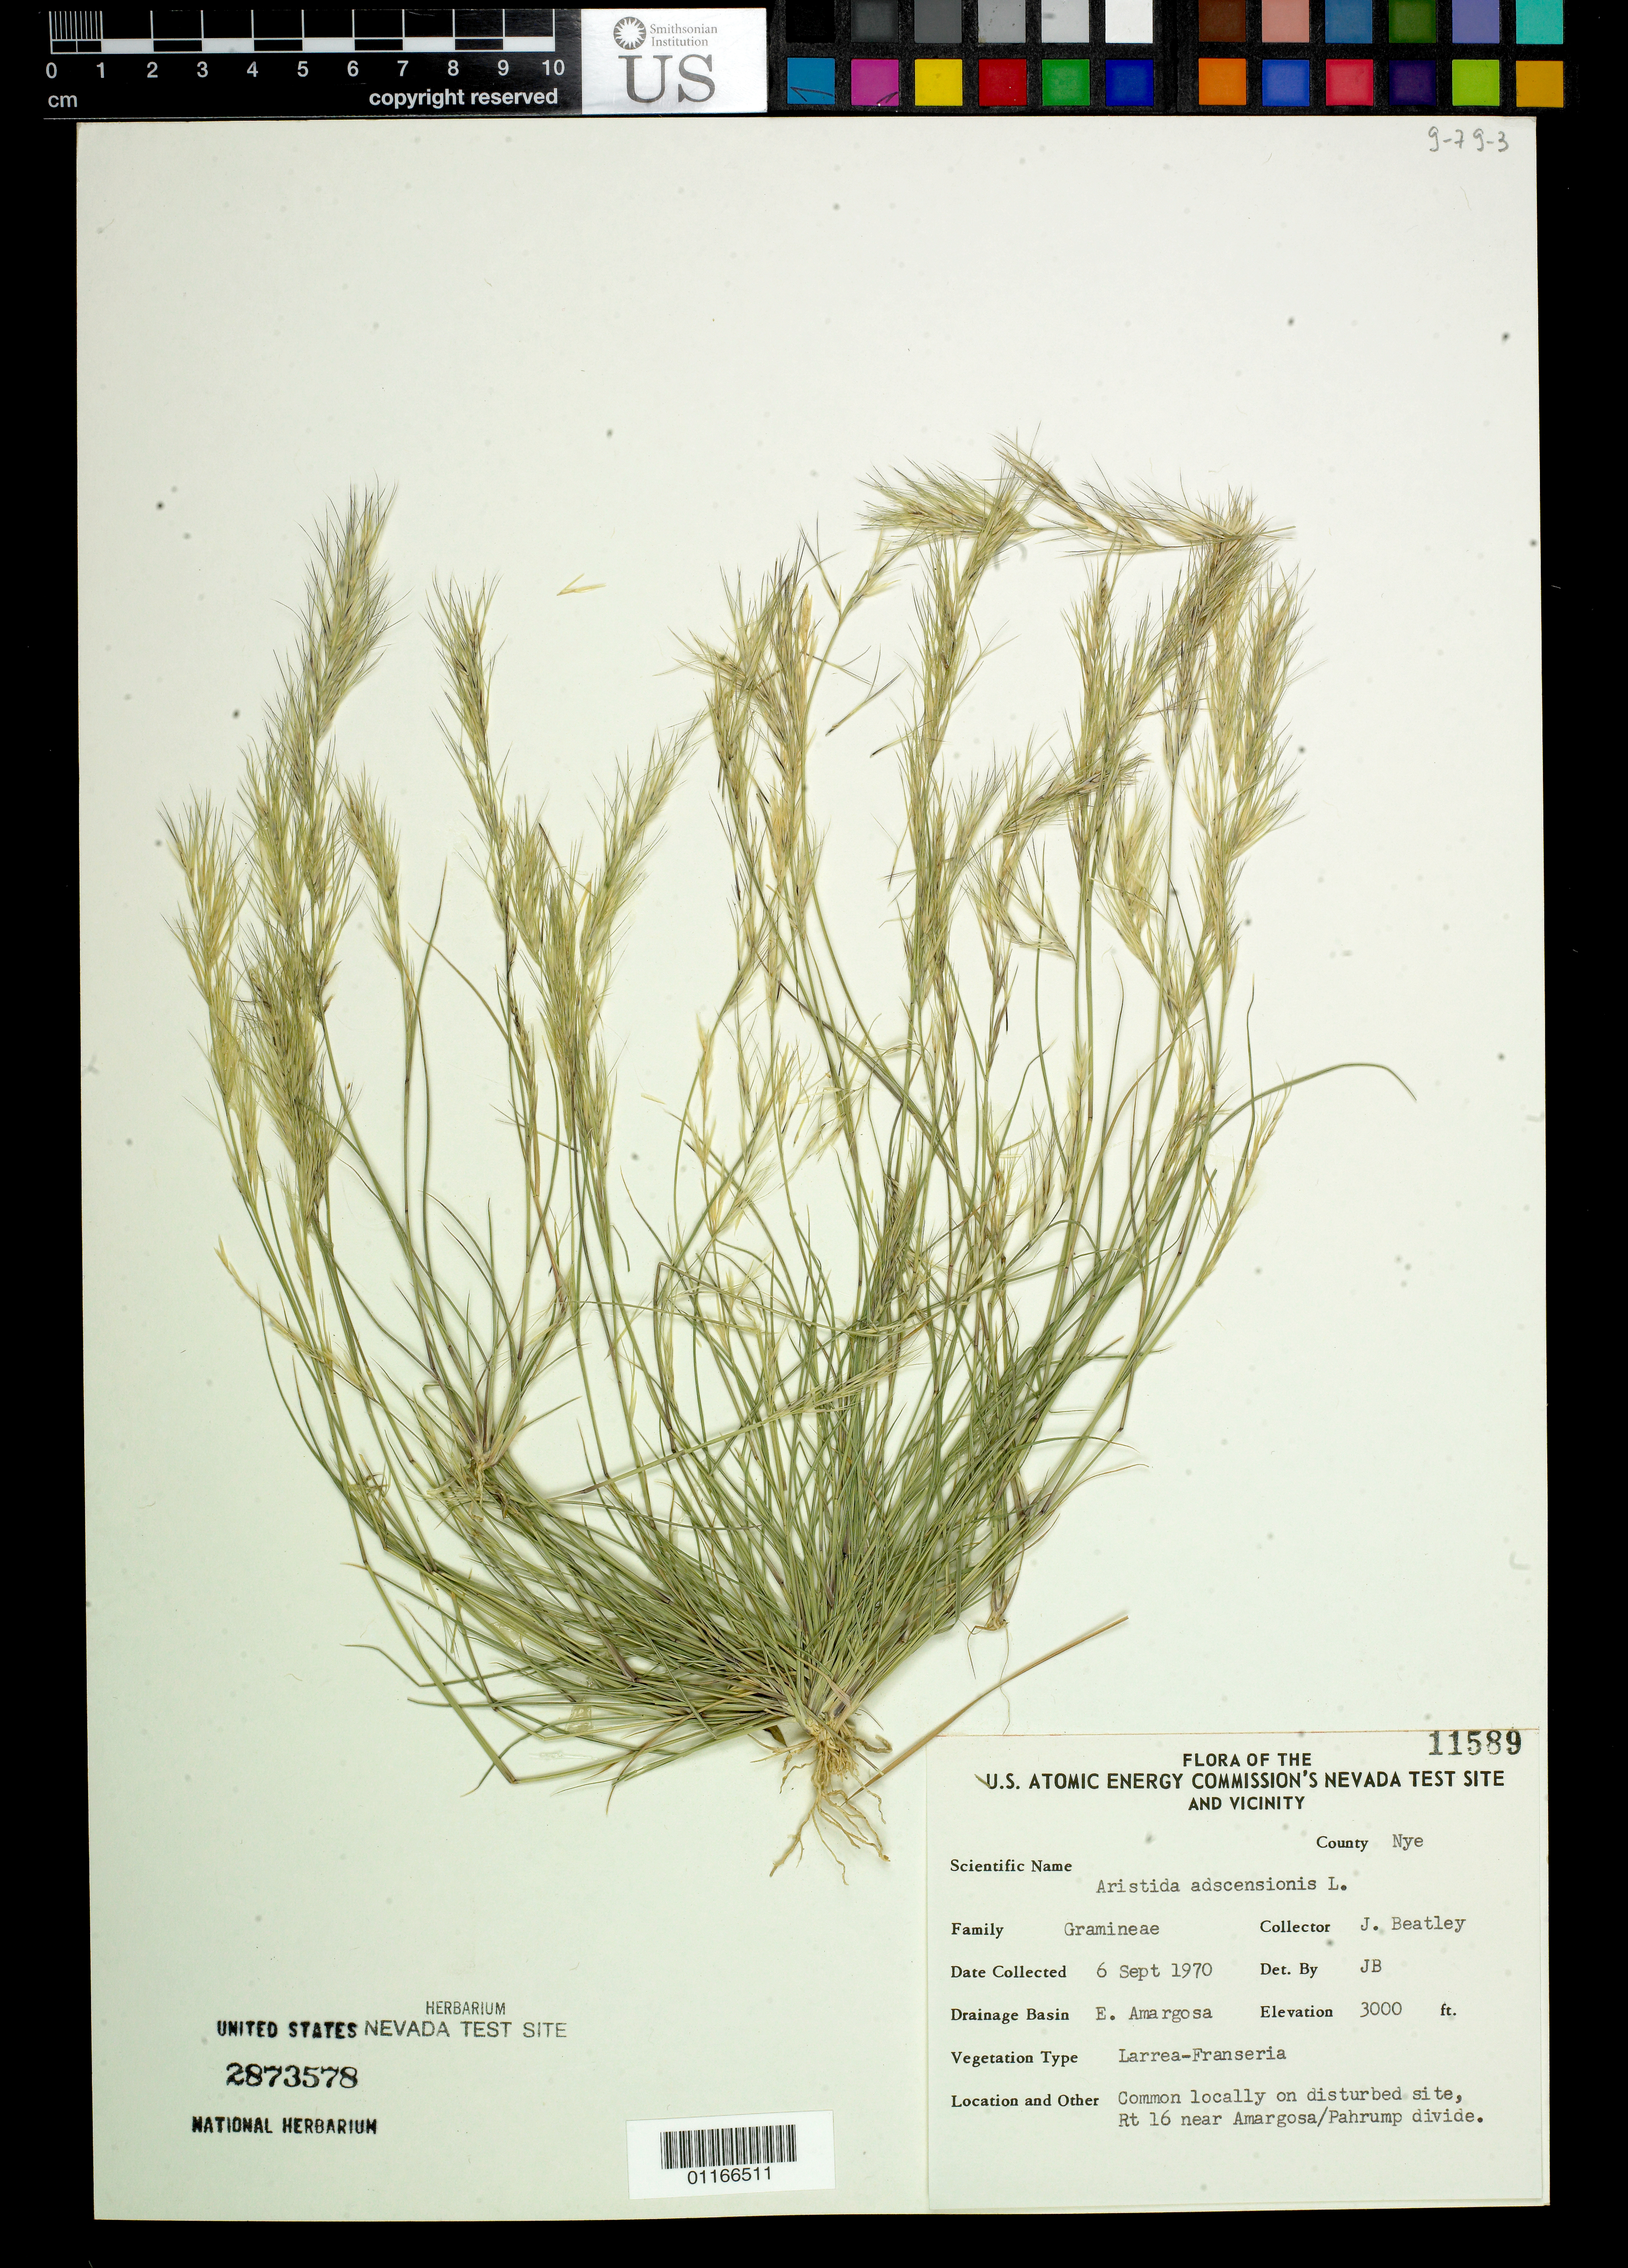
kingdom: Plantae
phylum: Tracheophyta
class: Liliopsida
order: Poales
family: Poaceae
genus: Aristida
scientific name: Aristida adscensionis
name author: L.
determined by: Beatley, J. C.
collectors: J. C. Beatley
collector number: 11589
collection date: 1970-09-06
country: United States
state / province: Nevada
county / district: Nye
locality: Common locally on disturbed site, Rt 16 near Amargosa/Pahrump divide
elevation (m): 914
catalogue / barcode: US 2873578